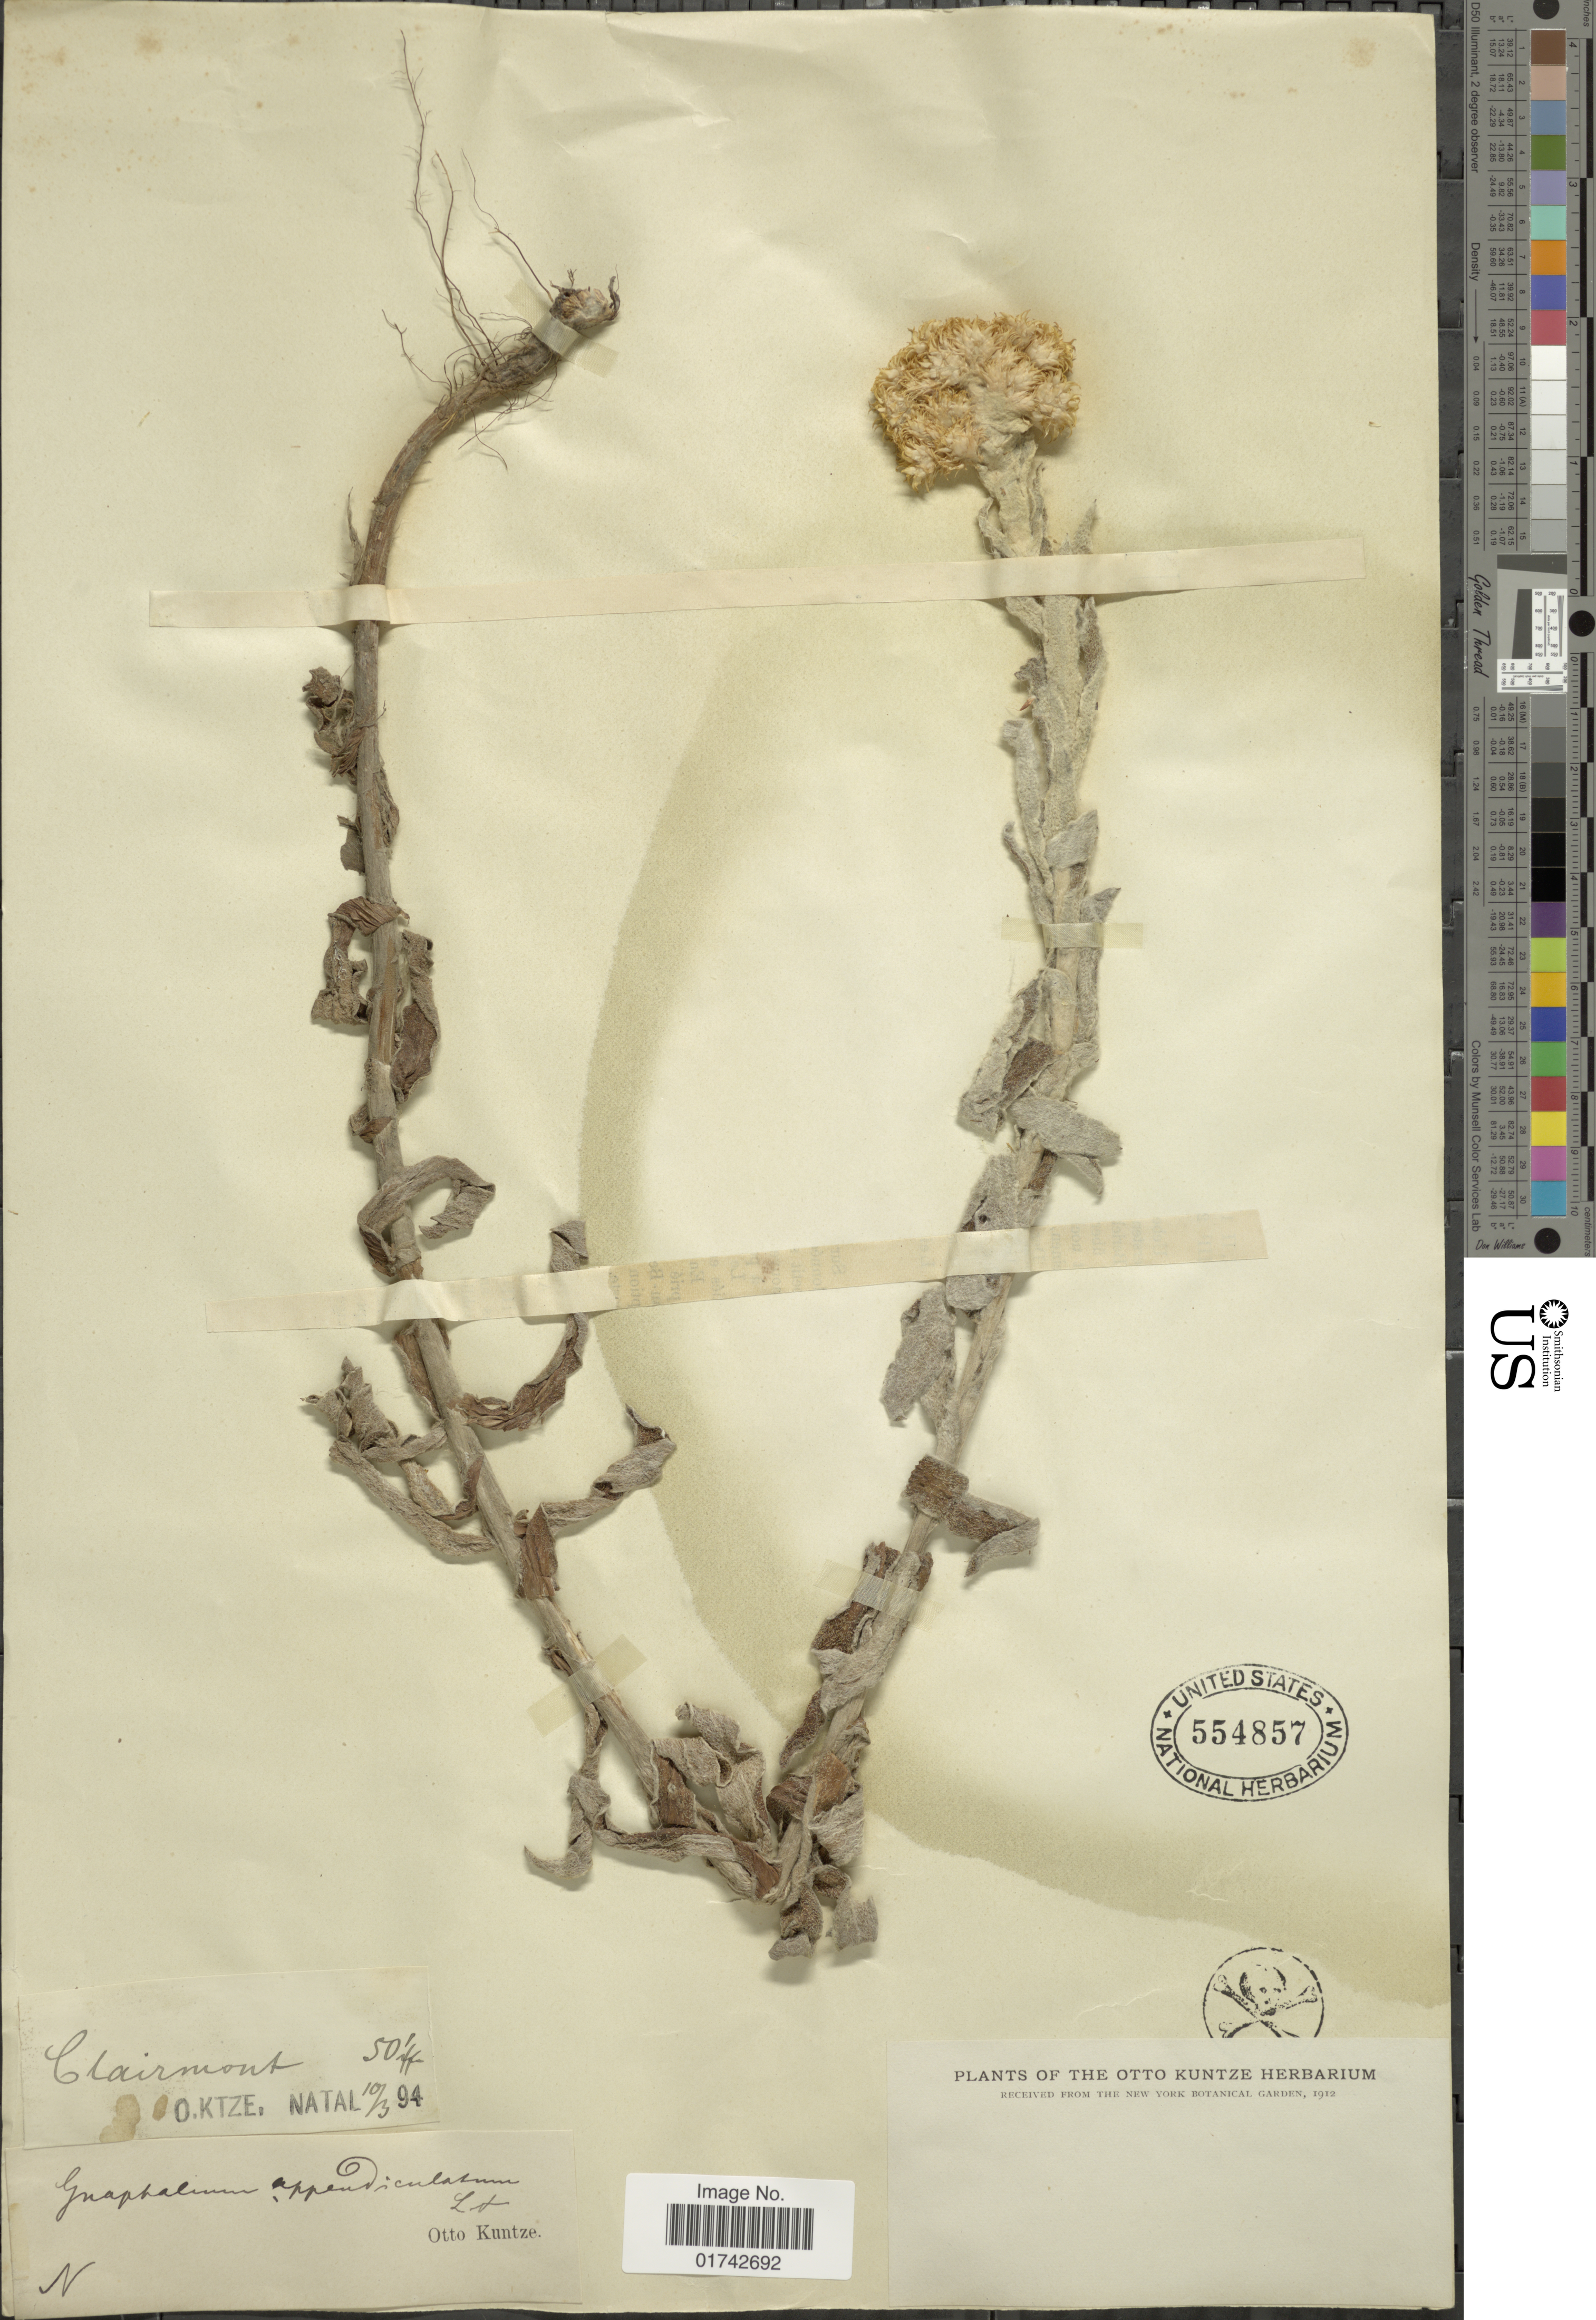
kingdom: Plantae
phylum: Tracheophyta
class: Magnoliopsida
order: Asterales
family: Asteraceae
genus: Helichrysum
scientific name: Helichrysum appendiculatum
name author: (L. f.) Less.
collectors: C.E.O. Kuntze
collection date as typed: Transcribed d/m/y: 10/3/94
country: South Africa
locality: Clairmont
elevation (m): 15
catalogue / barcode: US 554857